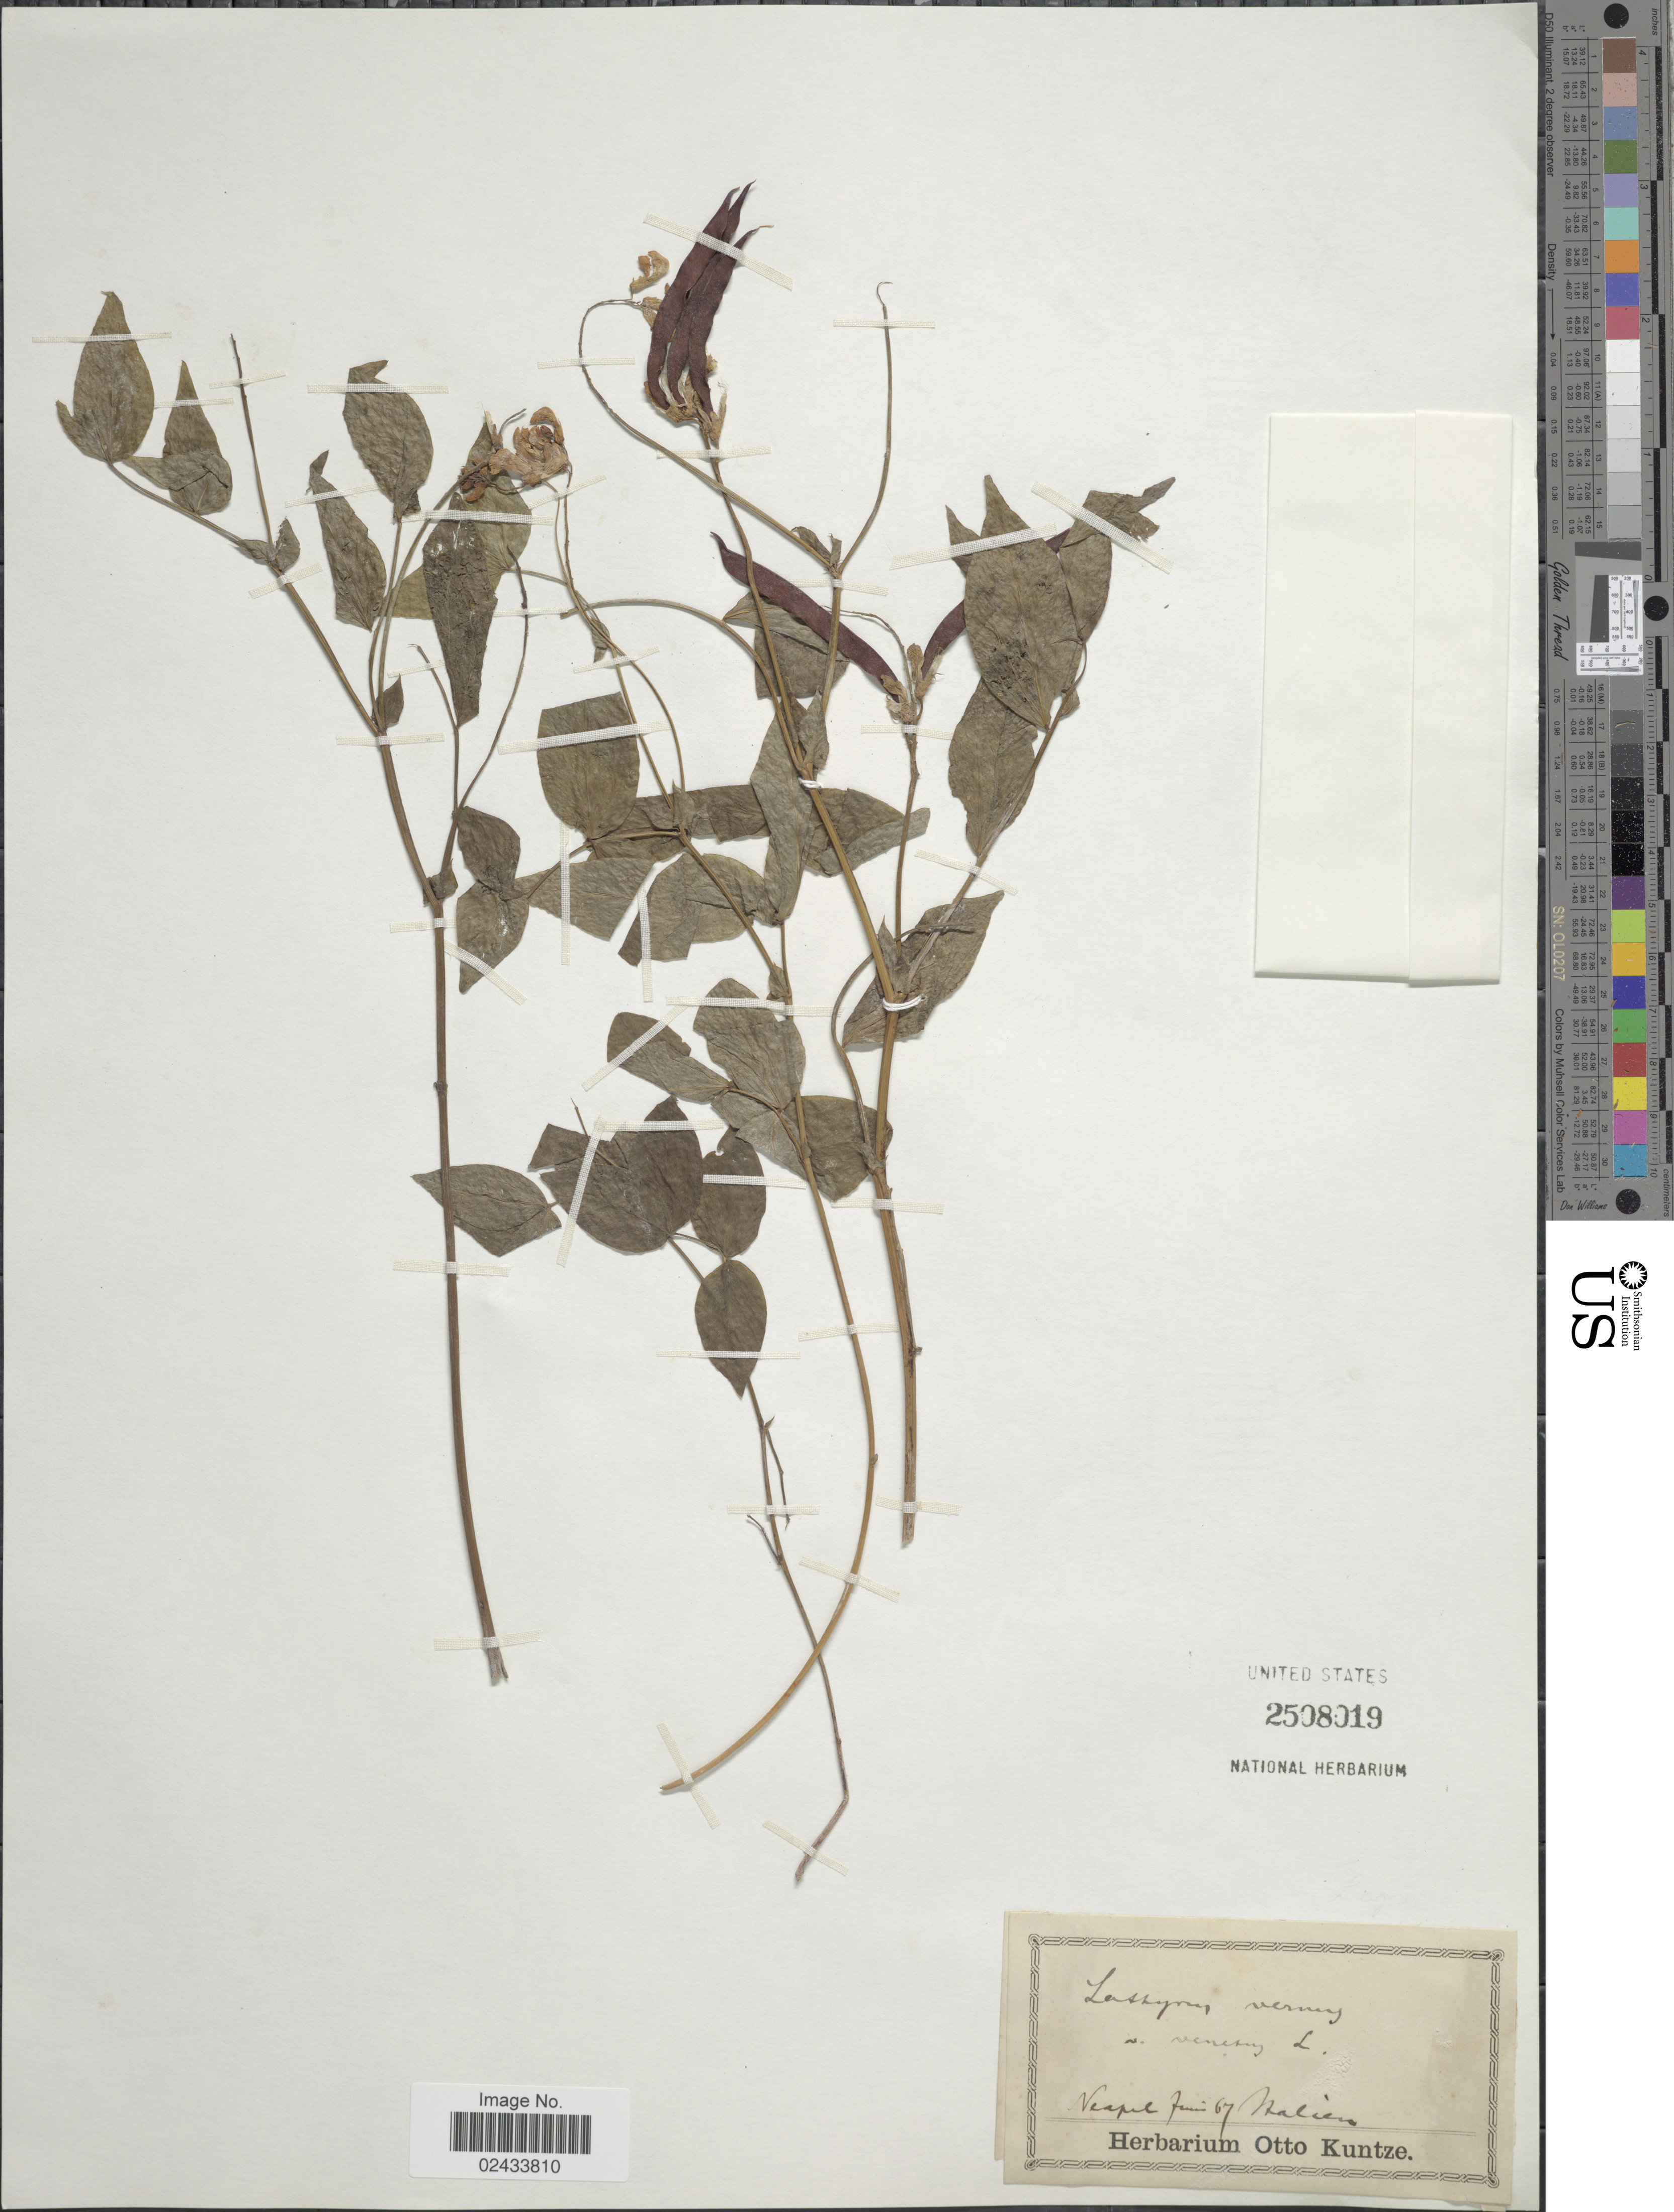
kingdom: Plantae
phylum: Tracheophyta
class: Magnoliopsida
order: Fabales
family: Fabaceae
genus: Lathyrus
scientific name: Lathyrus vernus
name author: (L.) Bernh.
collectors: ex herb. Otto Kuntze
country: Italy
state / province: Campania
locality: Neapel fuuis of Malien [interpreted]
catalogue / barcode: US 2508019